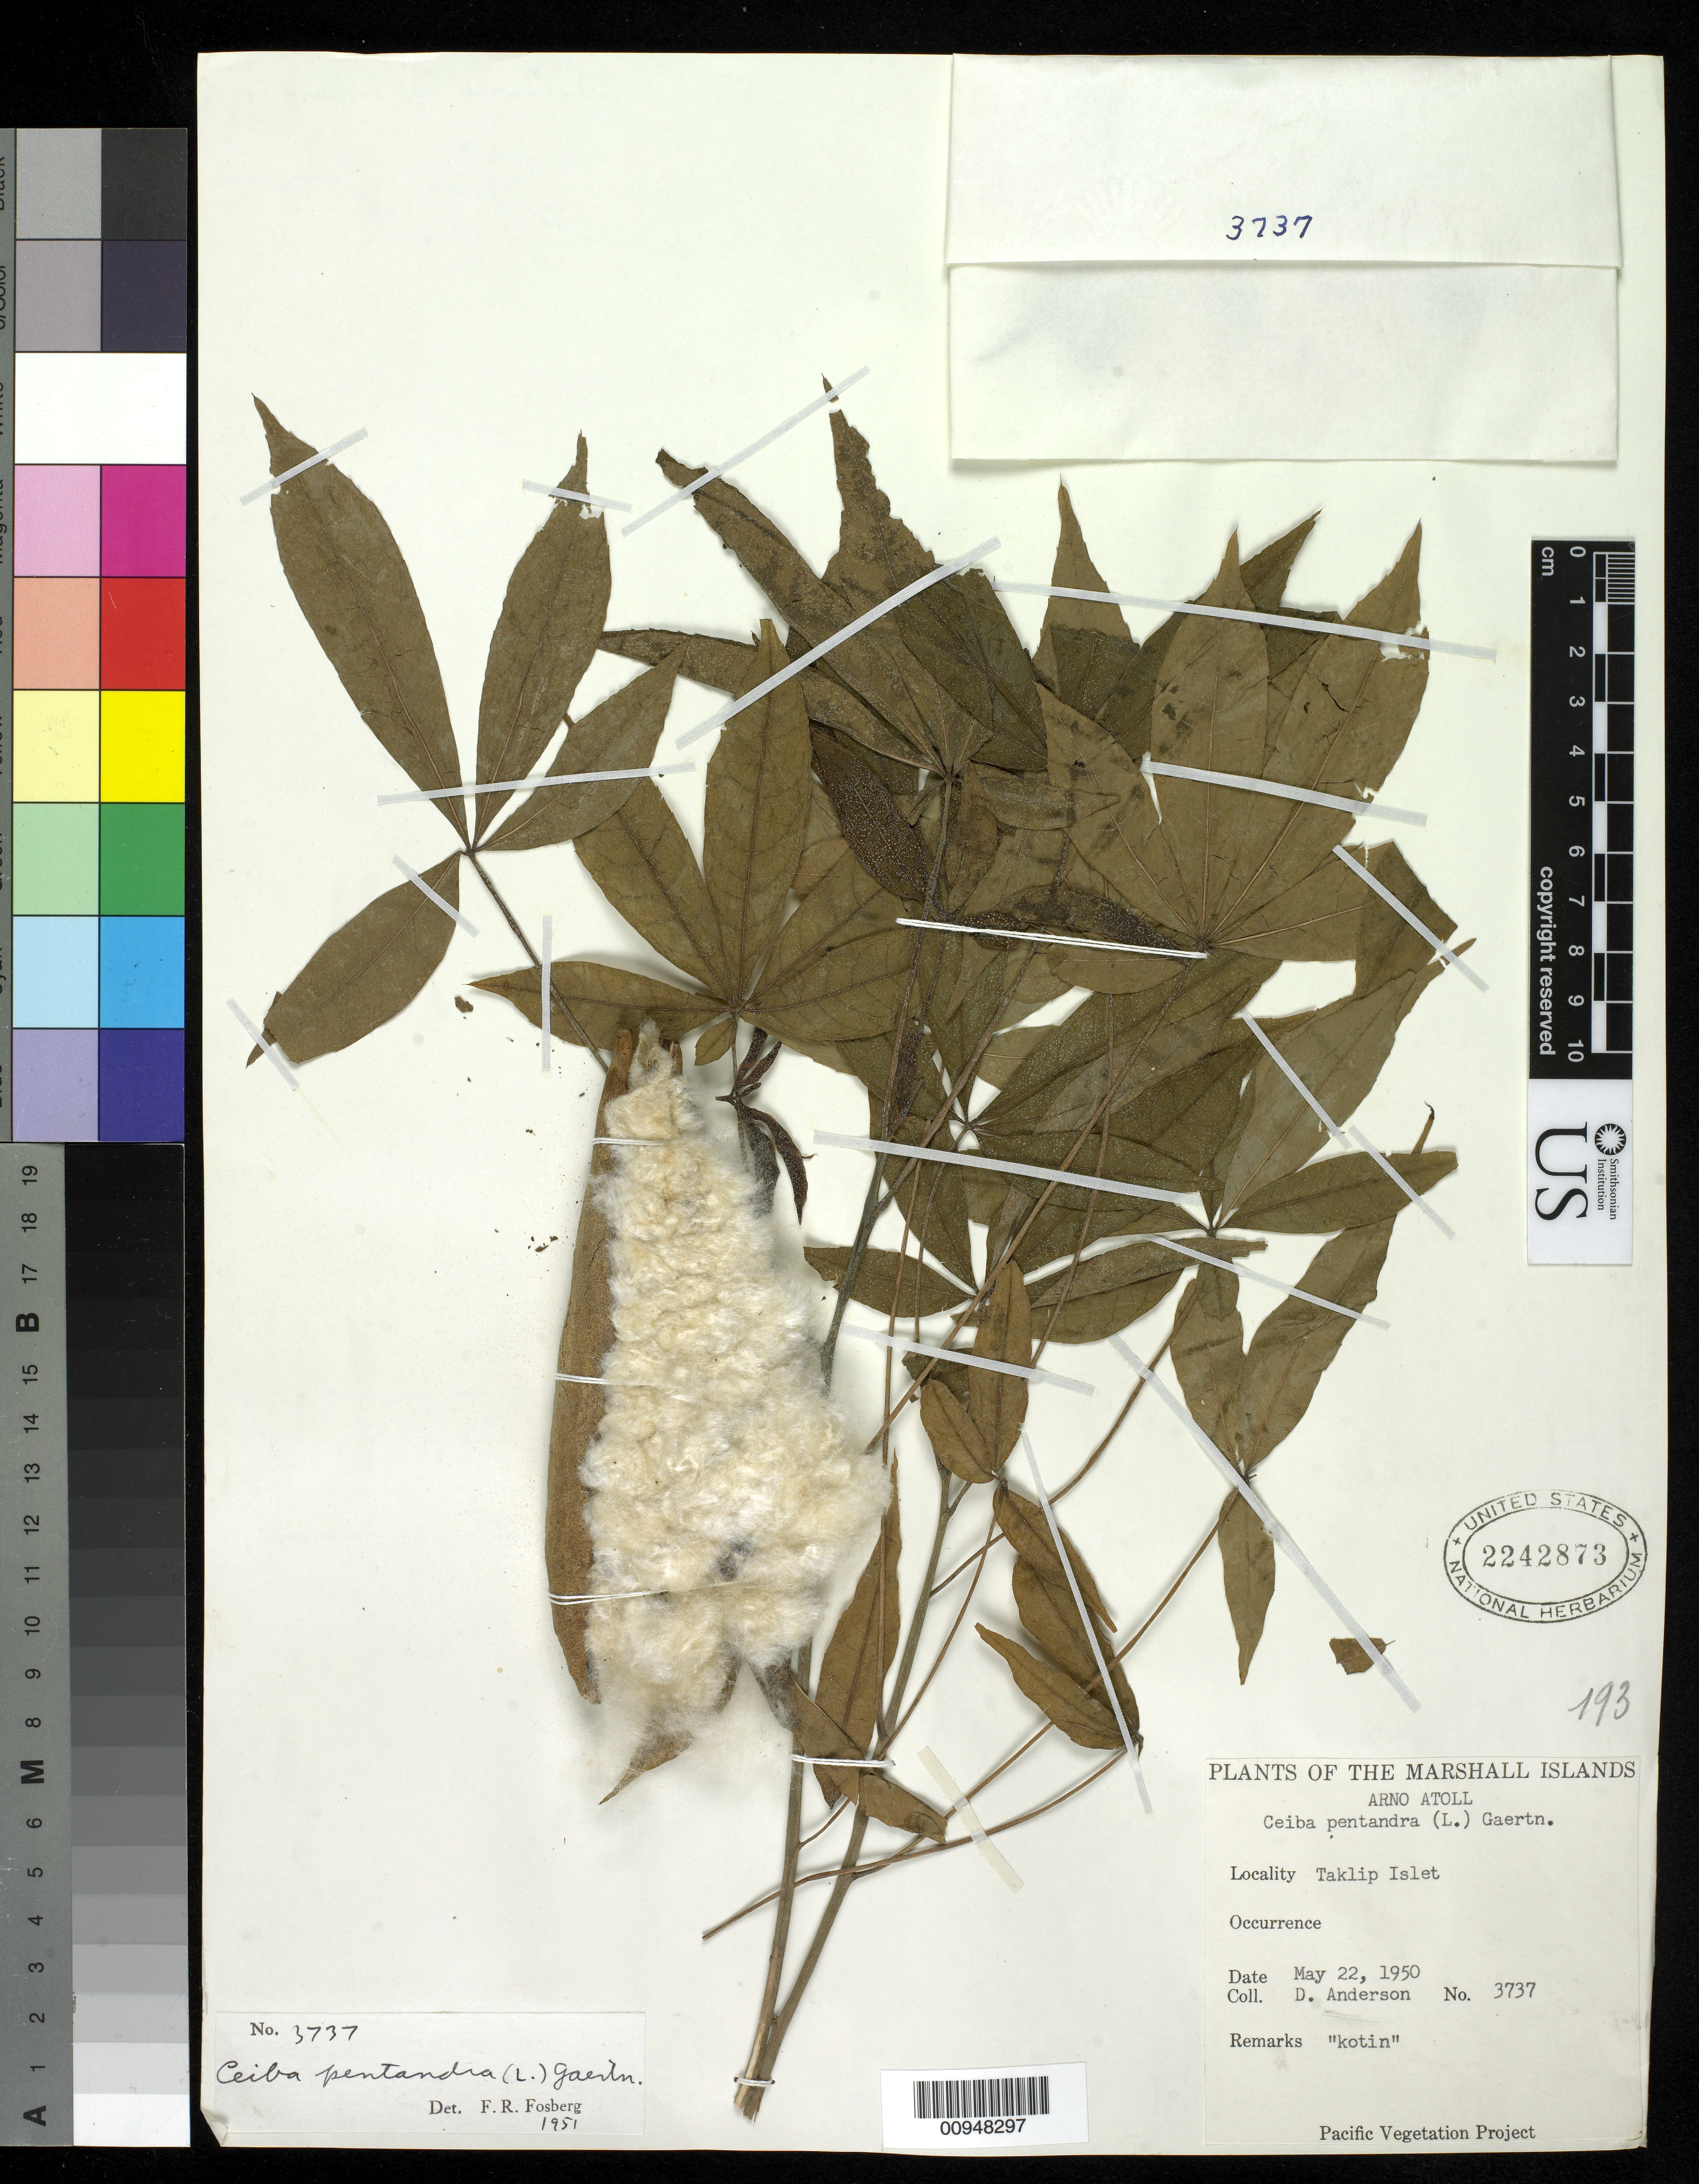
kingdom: Plantae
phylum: Tracheophyta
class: Magnoliopsida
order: Malvales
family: Malvaceae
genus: Ceiba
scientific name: Ceiba pentandra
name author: (L.) Gaertn.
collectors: D. Anderson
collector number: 3737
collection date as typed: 22 May 1950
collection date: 1950-05-22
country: Marshall Islands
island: Arno Atoll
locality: Taklip Islet.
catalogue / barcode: US 2242873